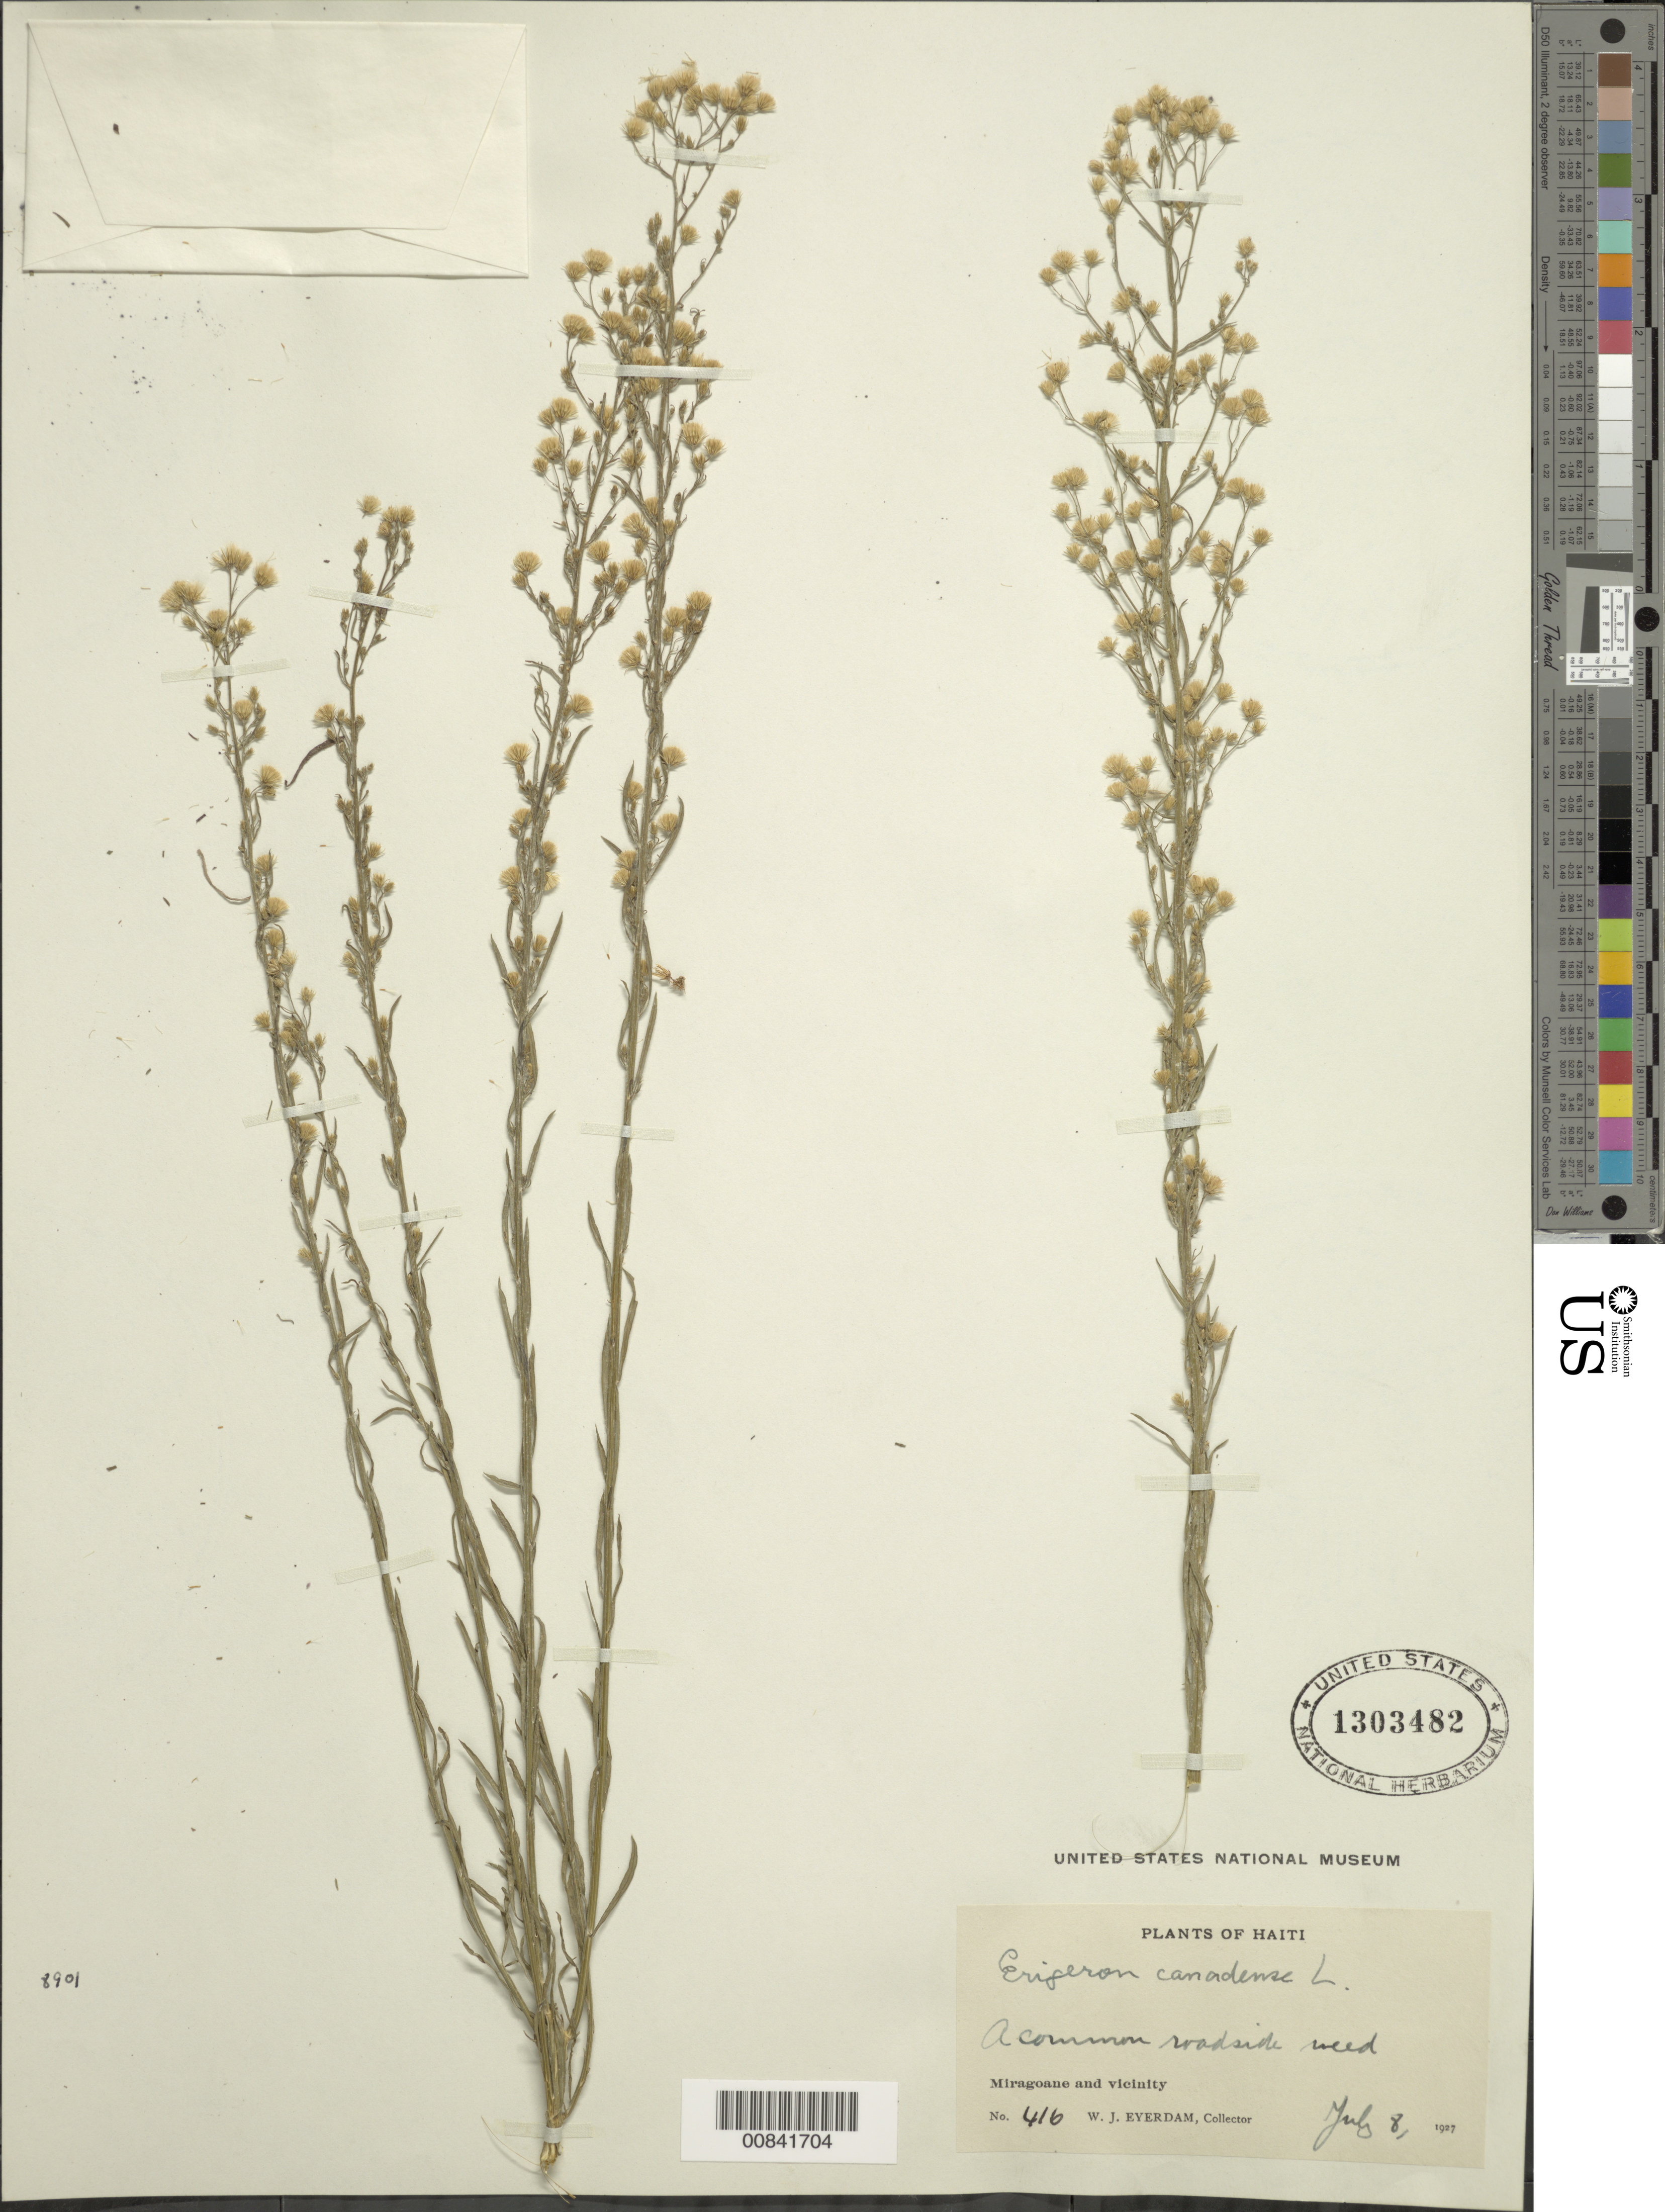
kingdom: Plantae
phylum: Tracheophyta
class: Magnoliopsida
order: Asterales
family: Asteraceae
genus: Conyza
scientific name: Conyza canadensis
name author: (L.) Cronq.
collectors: W. J. Eyerdam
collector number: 416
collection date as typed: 08 Jul 1927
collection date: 1927-07-08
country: Haiti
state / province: Grand'Anse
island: Hispaniola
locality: Miragoane and vicinity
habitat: Roadside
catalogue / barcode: US 1303482